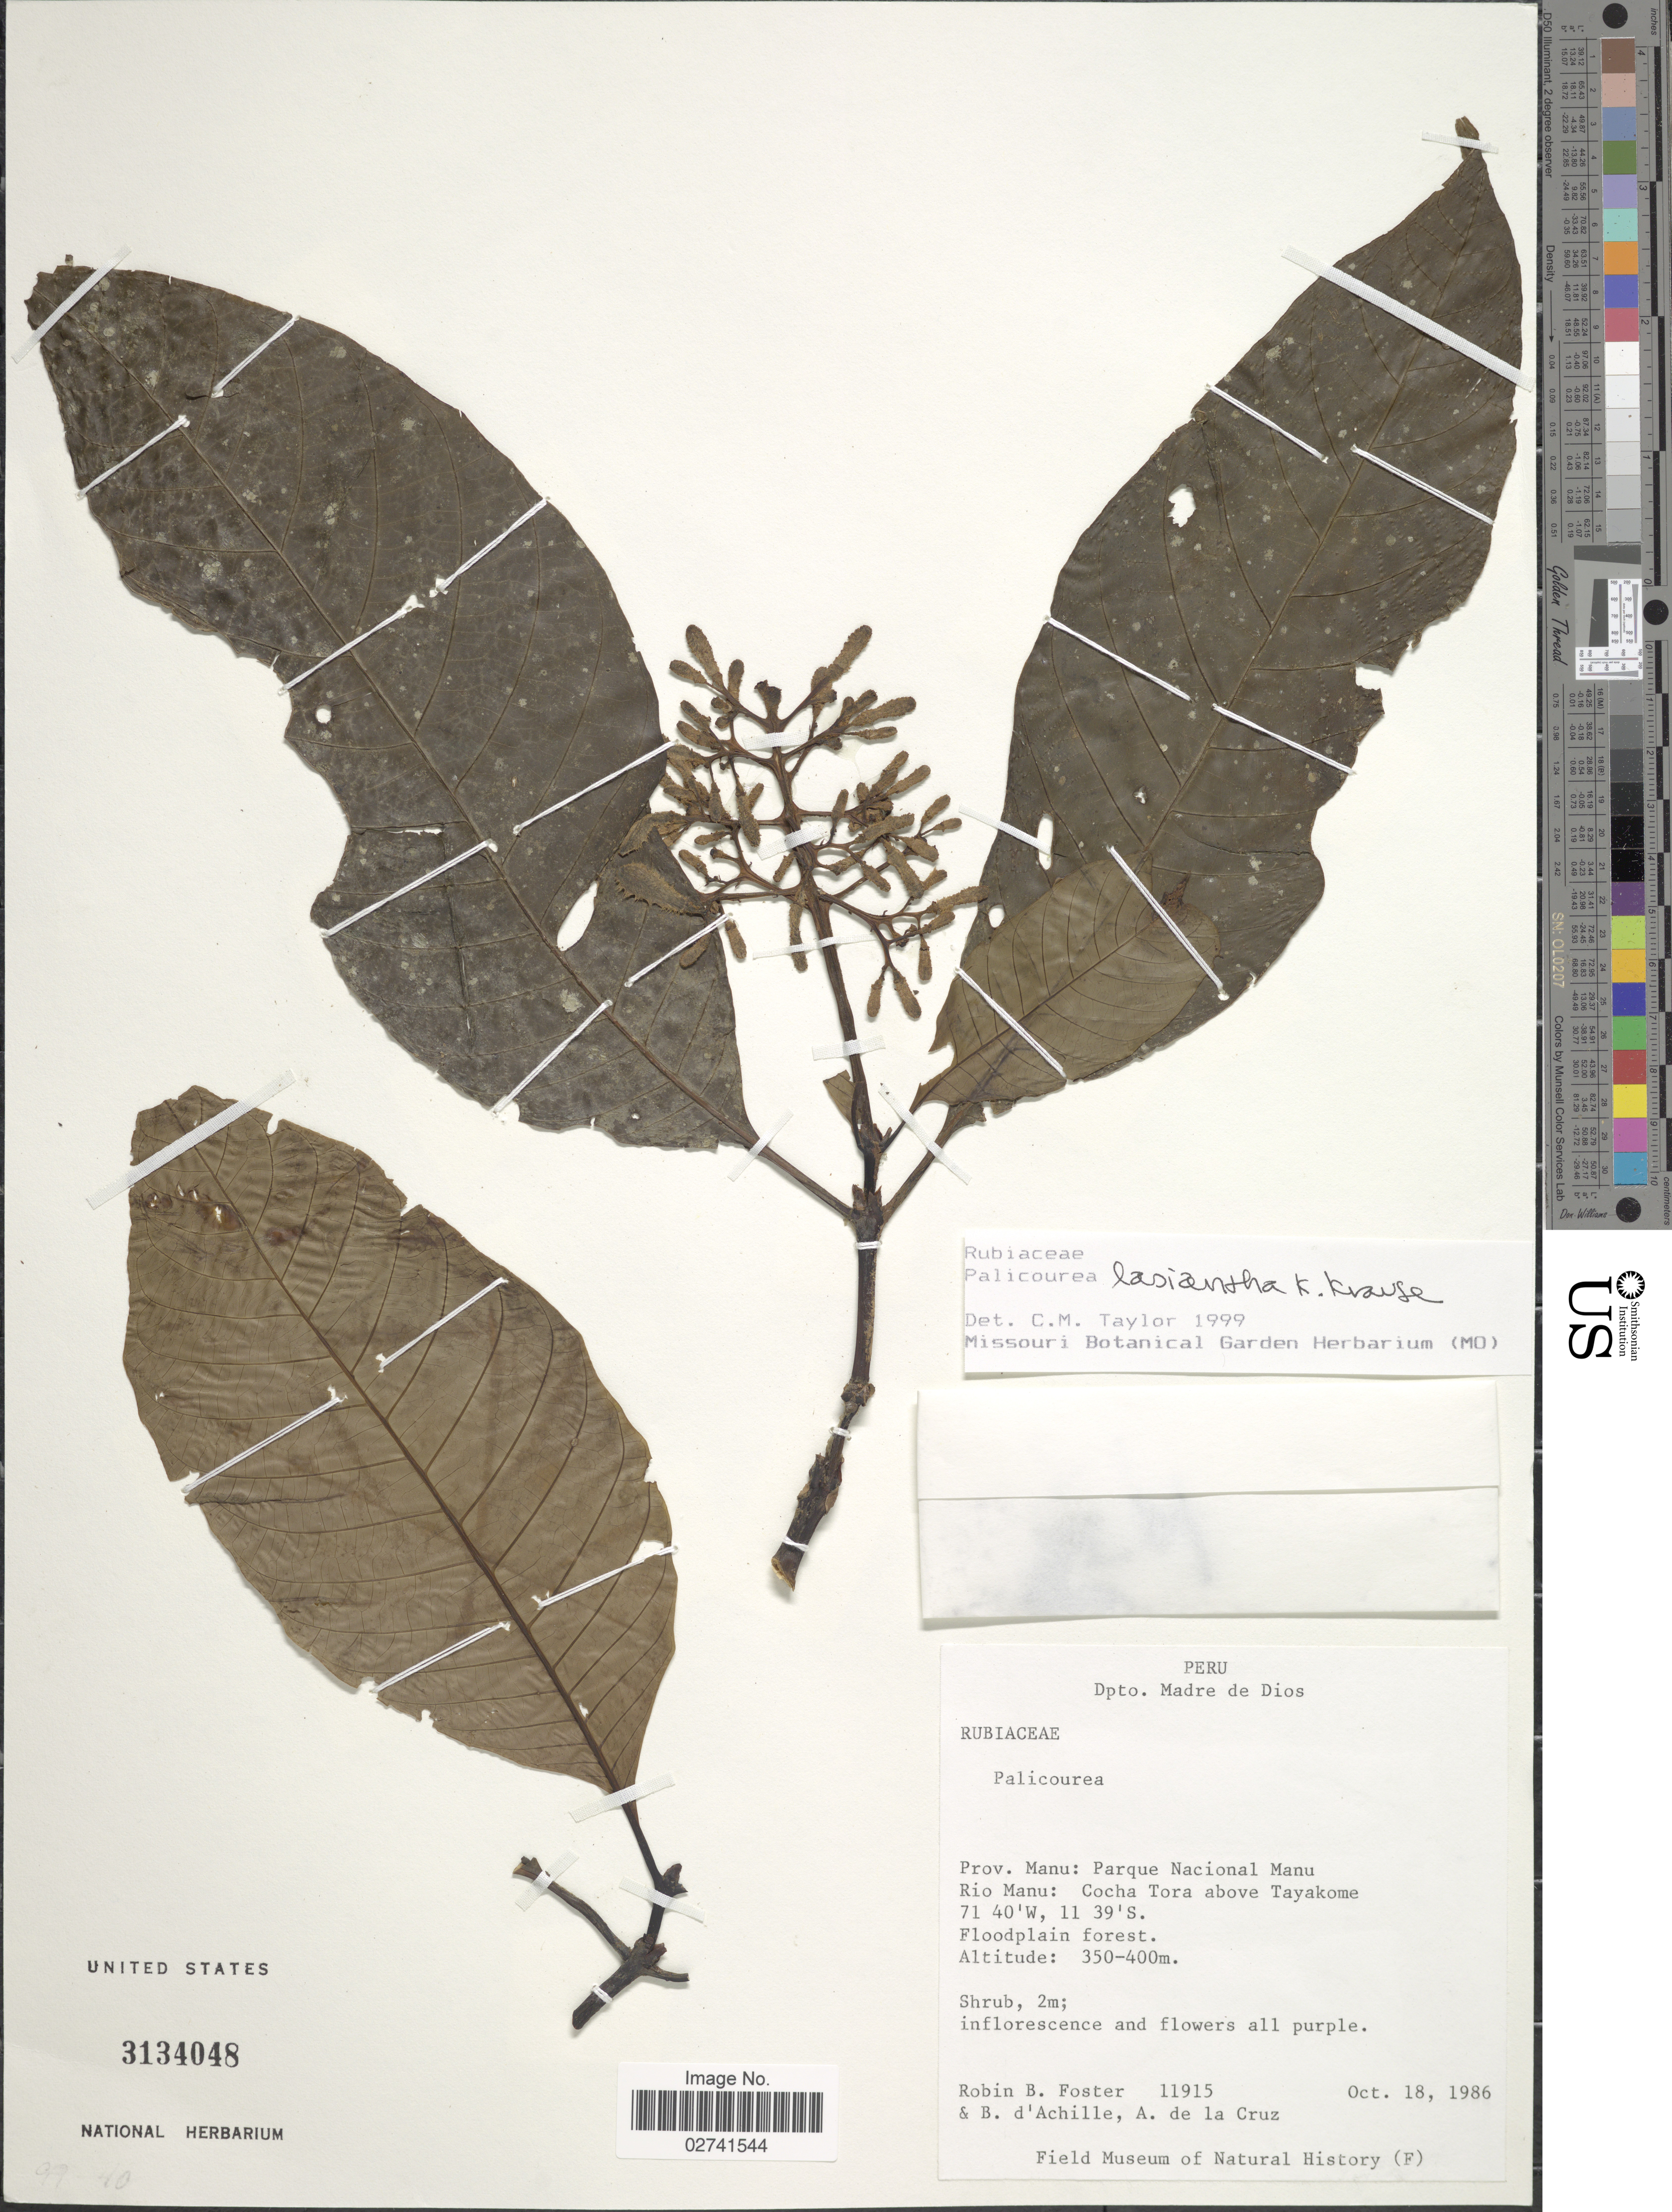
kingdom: Plantae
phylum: Tracheophyta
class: Magnoliopsida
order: Gentianales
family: Rubiaceae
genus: Palicourea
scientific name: Palicourea lasiantha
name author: Krause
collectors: R. B. Foster, B. d'Achille & A. De la Cruz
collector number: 11915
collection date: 1986-10-18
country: Peru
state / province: Madre de Dios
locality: Dpto. Madre de Dios, Prov. Manu: Parque Nacional Manu Rio Manu: Cocha Tora above Tayakome. Floodplain forest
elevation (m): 350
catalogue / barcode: US 3134048